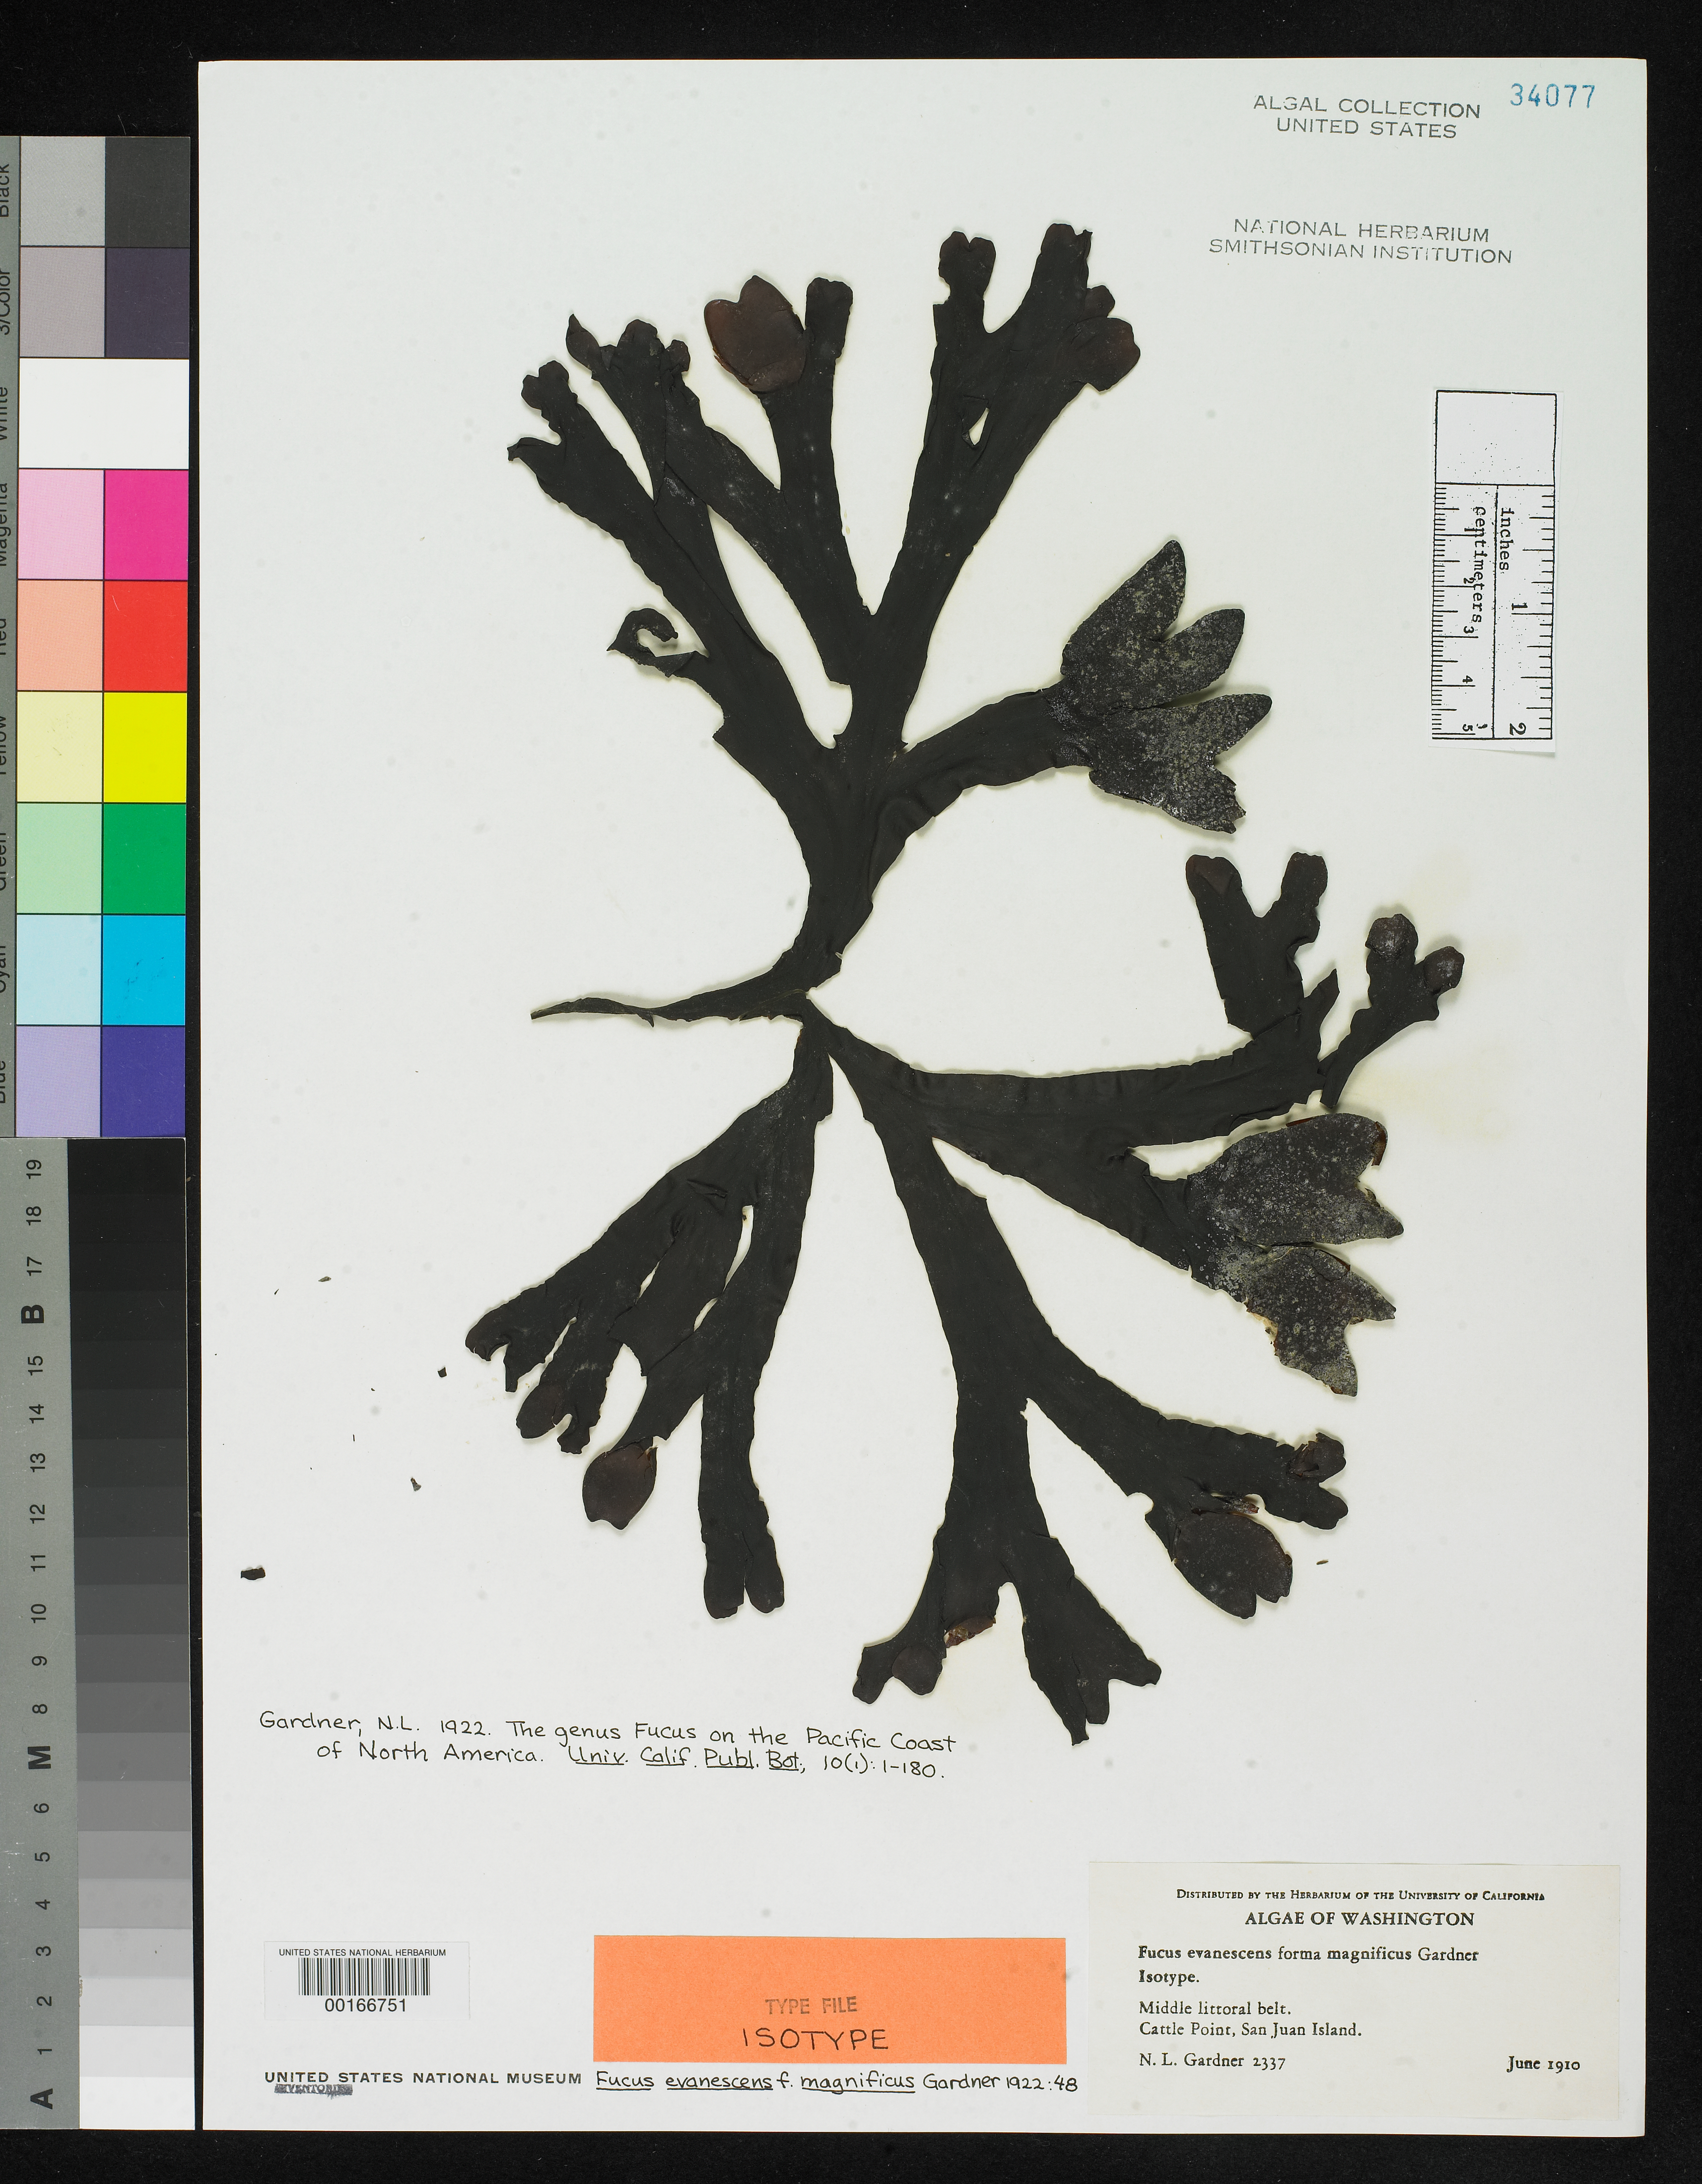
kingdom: Chromista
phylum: Ochrophyta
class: Phaeophyceae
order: Fucales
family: Fucaceae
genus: Fucus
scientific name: Fucus evanescens f. magnificus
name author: N.L. Gardner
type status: Isotype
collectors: N. Gardner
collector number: NLG 2337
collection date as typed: Jun 1910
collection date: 1910-06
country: United States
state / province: Washington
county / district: San Juan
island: San Juan Island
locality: Cattle Point.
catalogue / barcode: US 34077